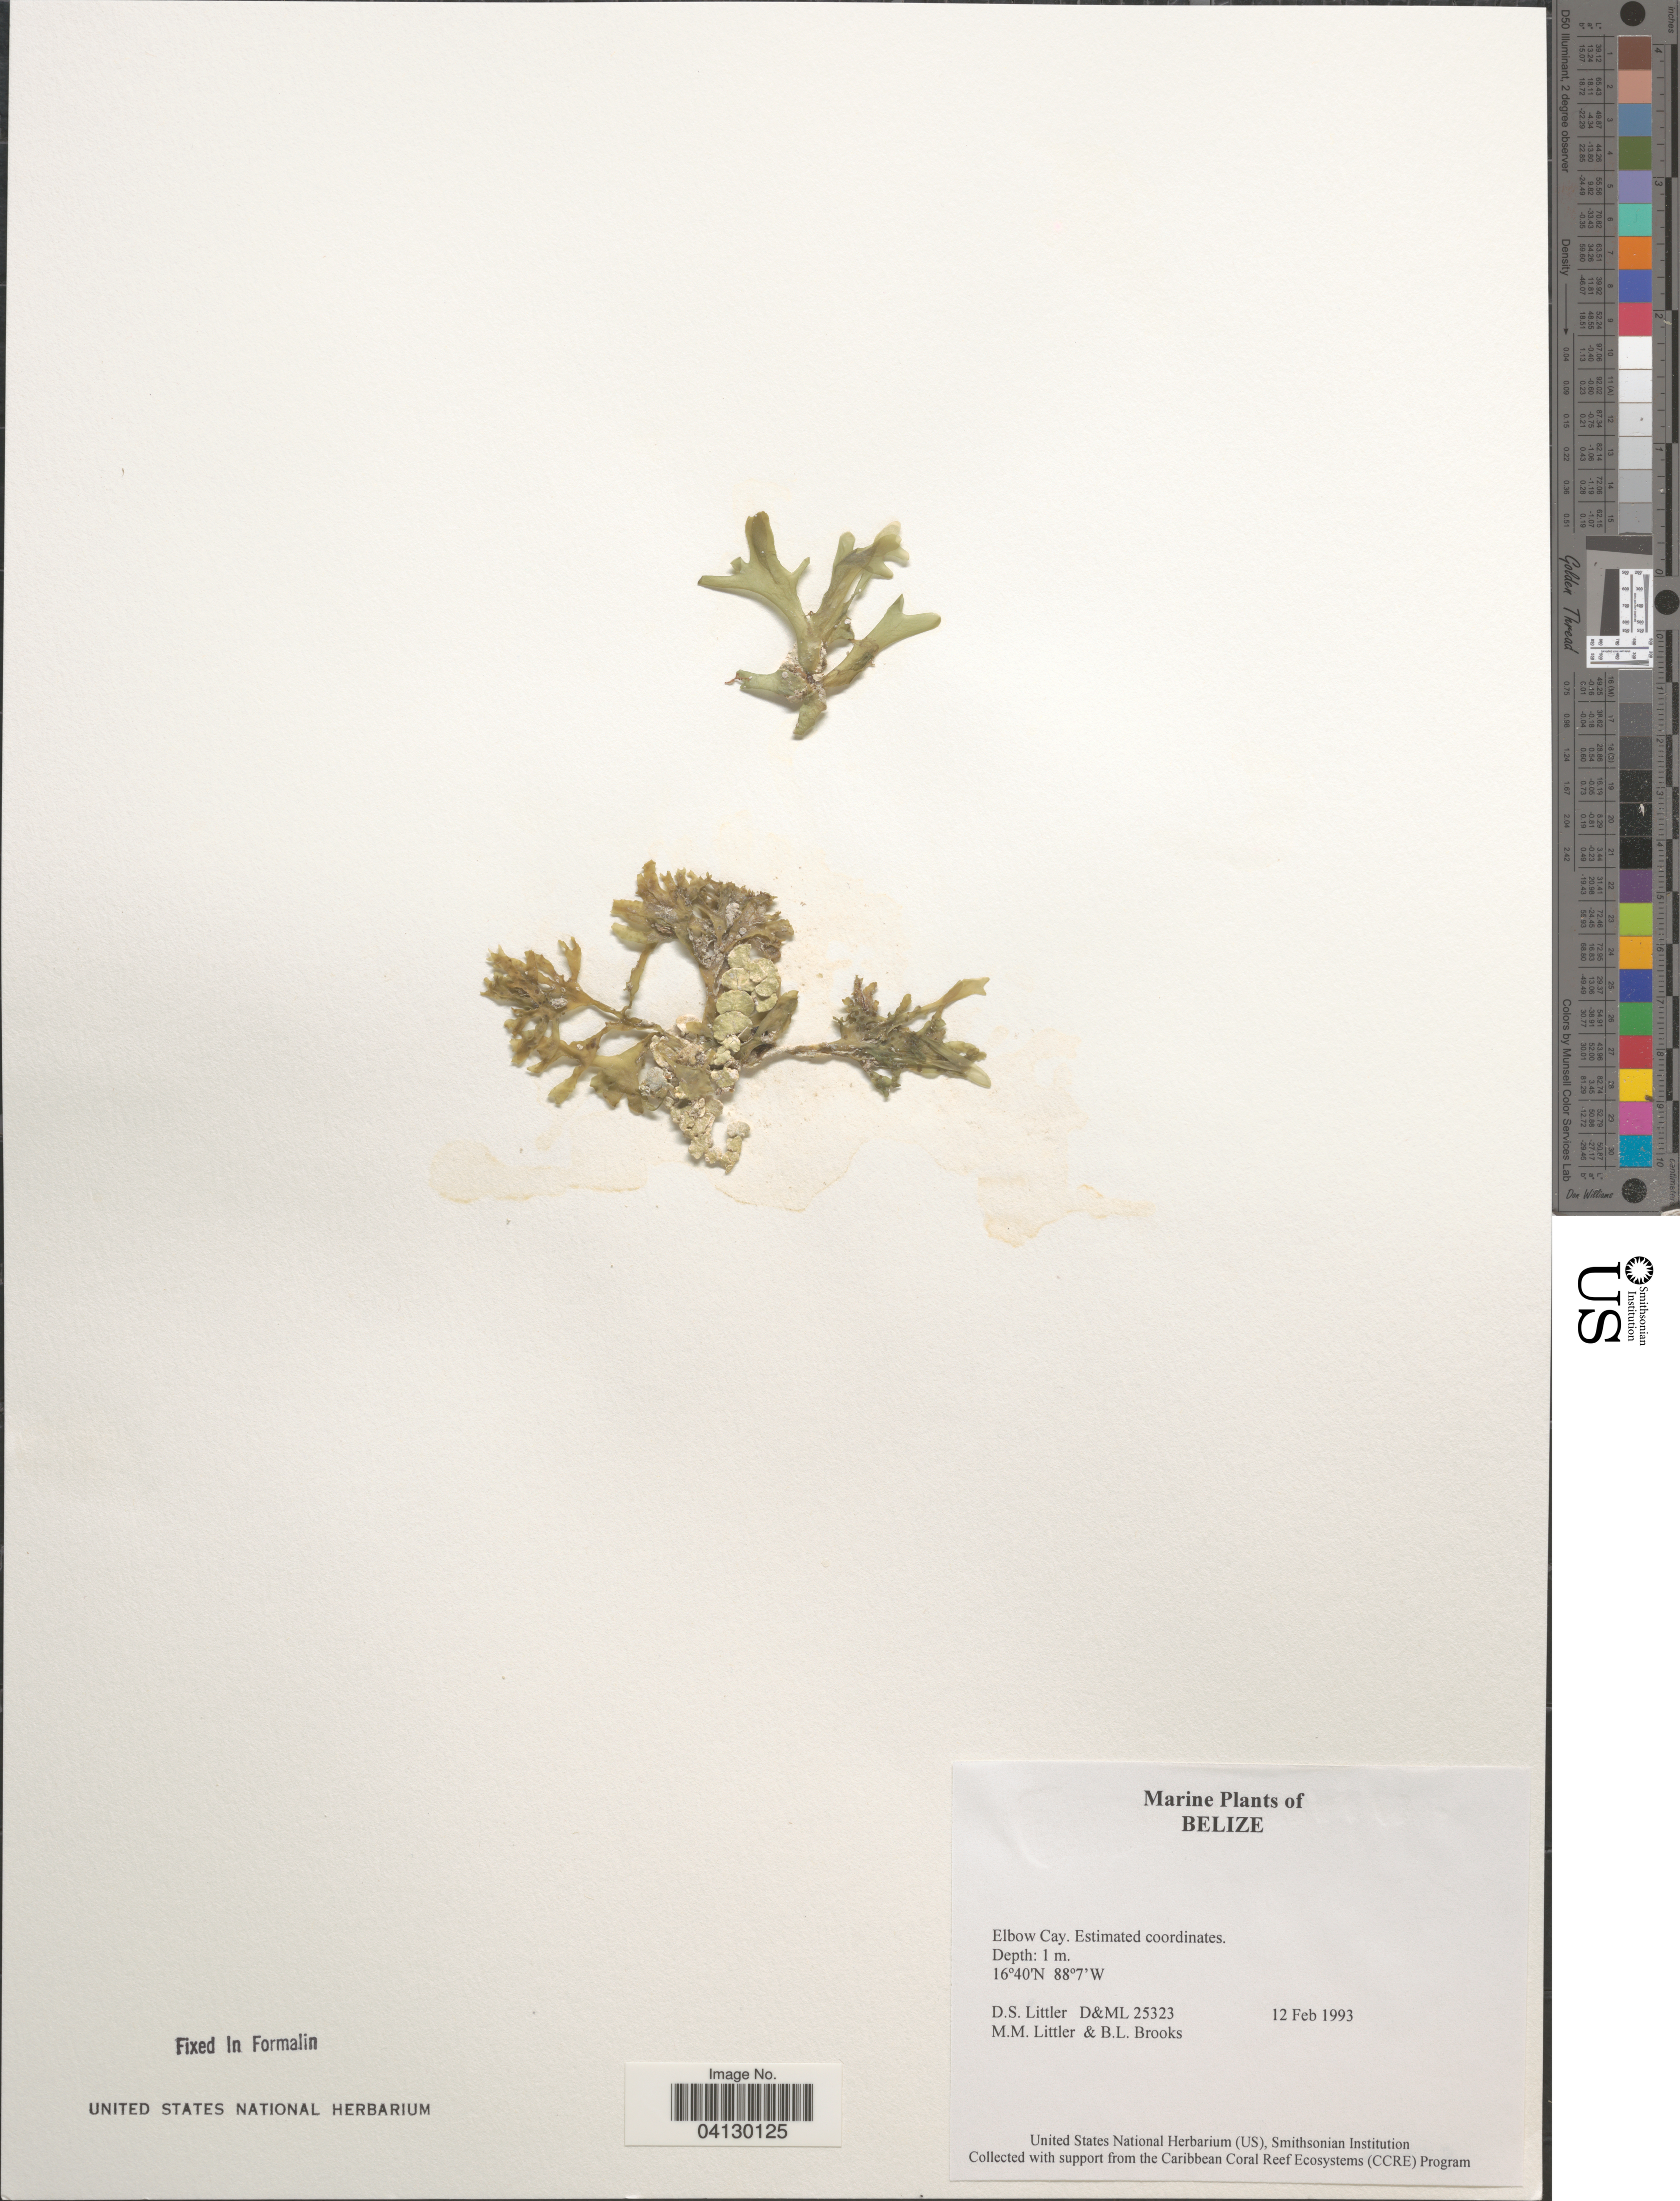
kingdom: Plantae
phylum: Rhodophyta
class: Florideophyceae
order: Corallinales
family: Corallinaceae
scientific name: Crustose Coralline Algae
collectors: D. S. Littler & B. Brooks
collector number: D&ML 25323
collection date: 1993-02-12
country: Belize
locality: Elbow Cay.